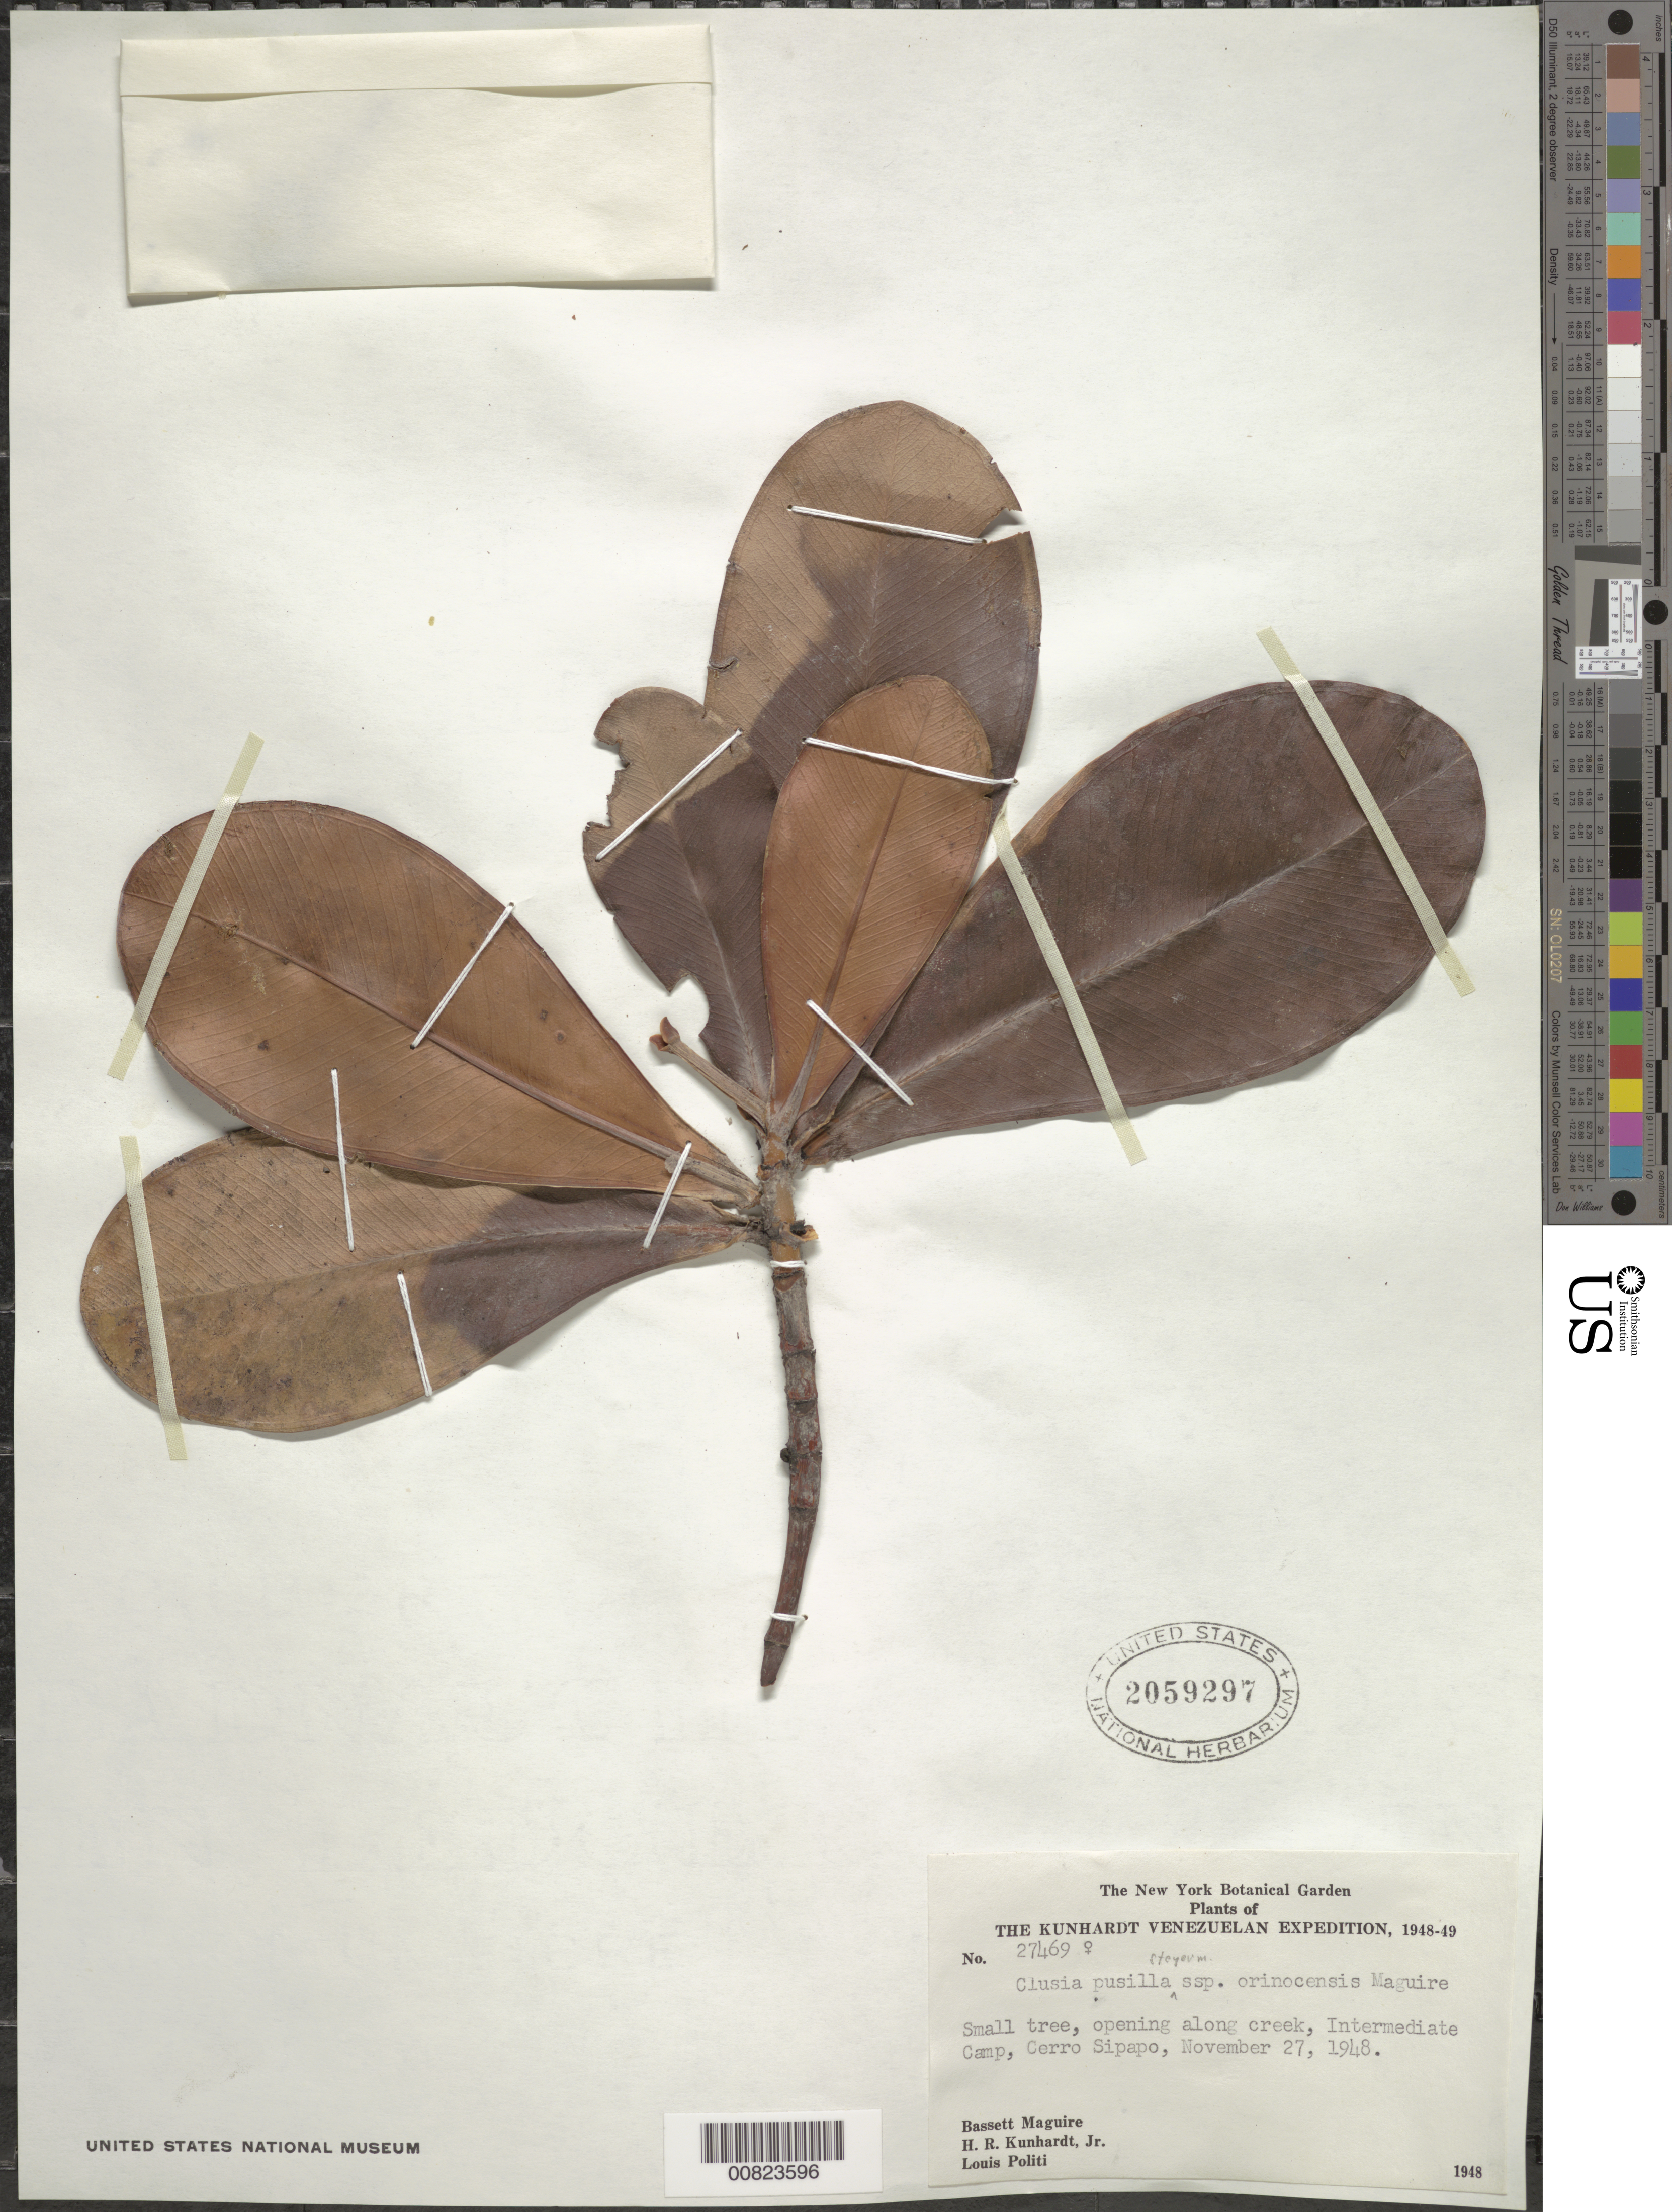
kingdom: Plantae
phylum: Tracheophyta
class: Magnoliopsida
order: Malpighiales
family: Clusiaceae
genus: Clusia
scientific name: Clusia pusilla subsp. orinocensis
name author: Maguire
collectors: B. Maguire, H. Kunhardt & L. Politi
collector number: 27469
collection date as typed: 27-Nov-48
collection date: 1948-11-27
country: Venezuela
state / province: Amazonas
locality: Cerro Sipapo (Paráque), base camp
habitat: Opening along creek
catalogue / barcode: US 2059297